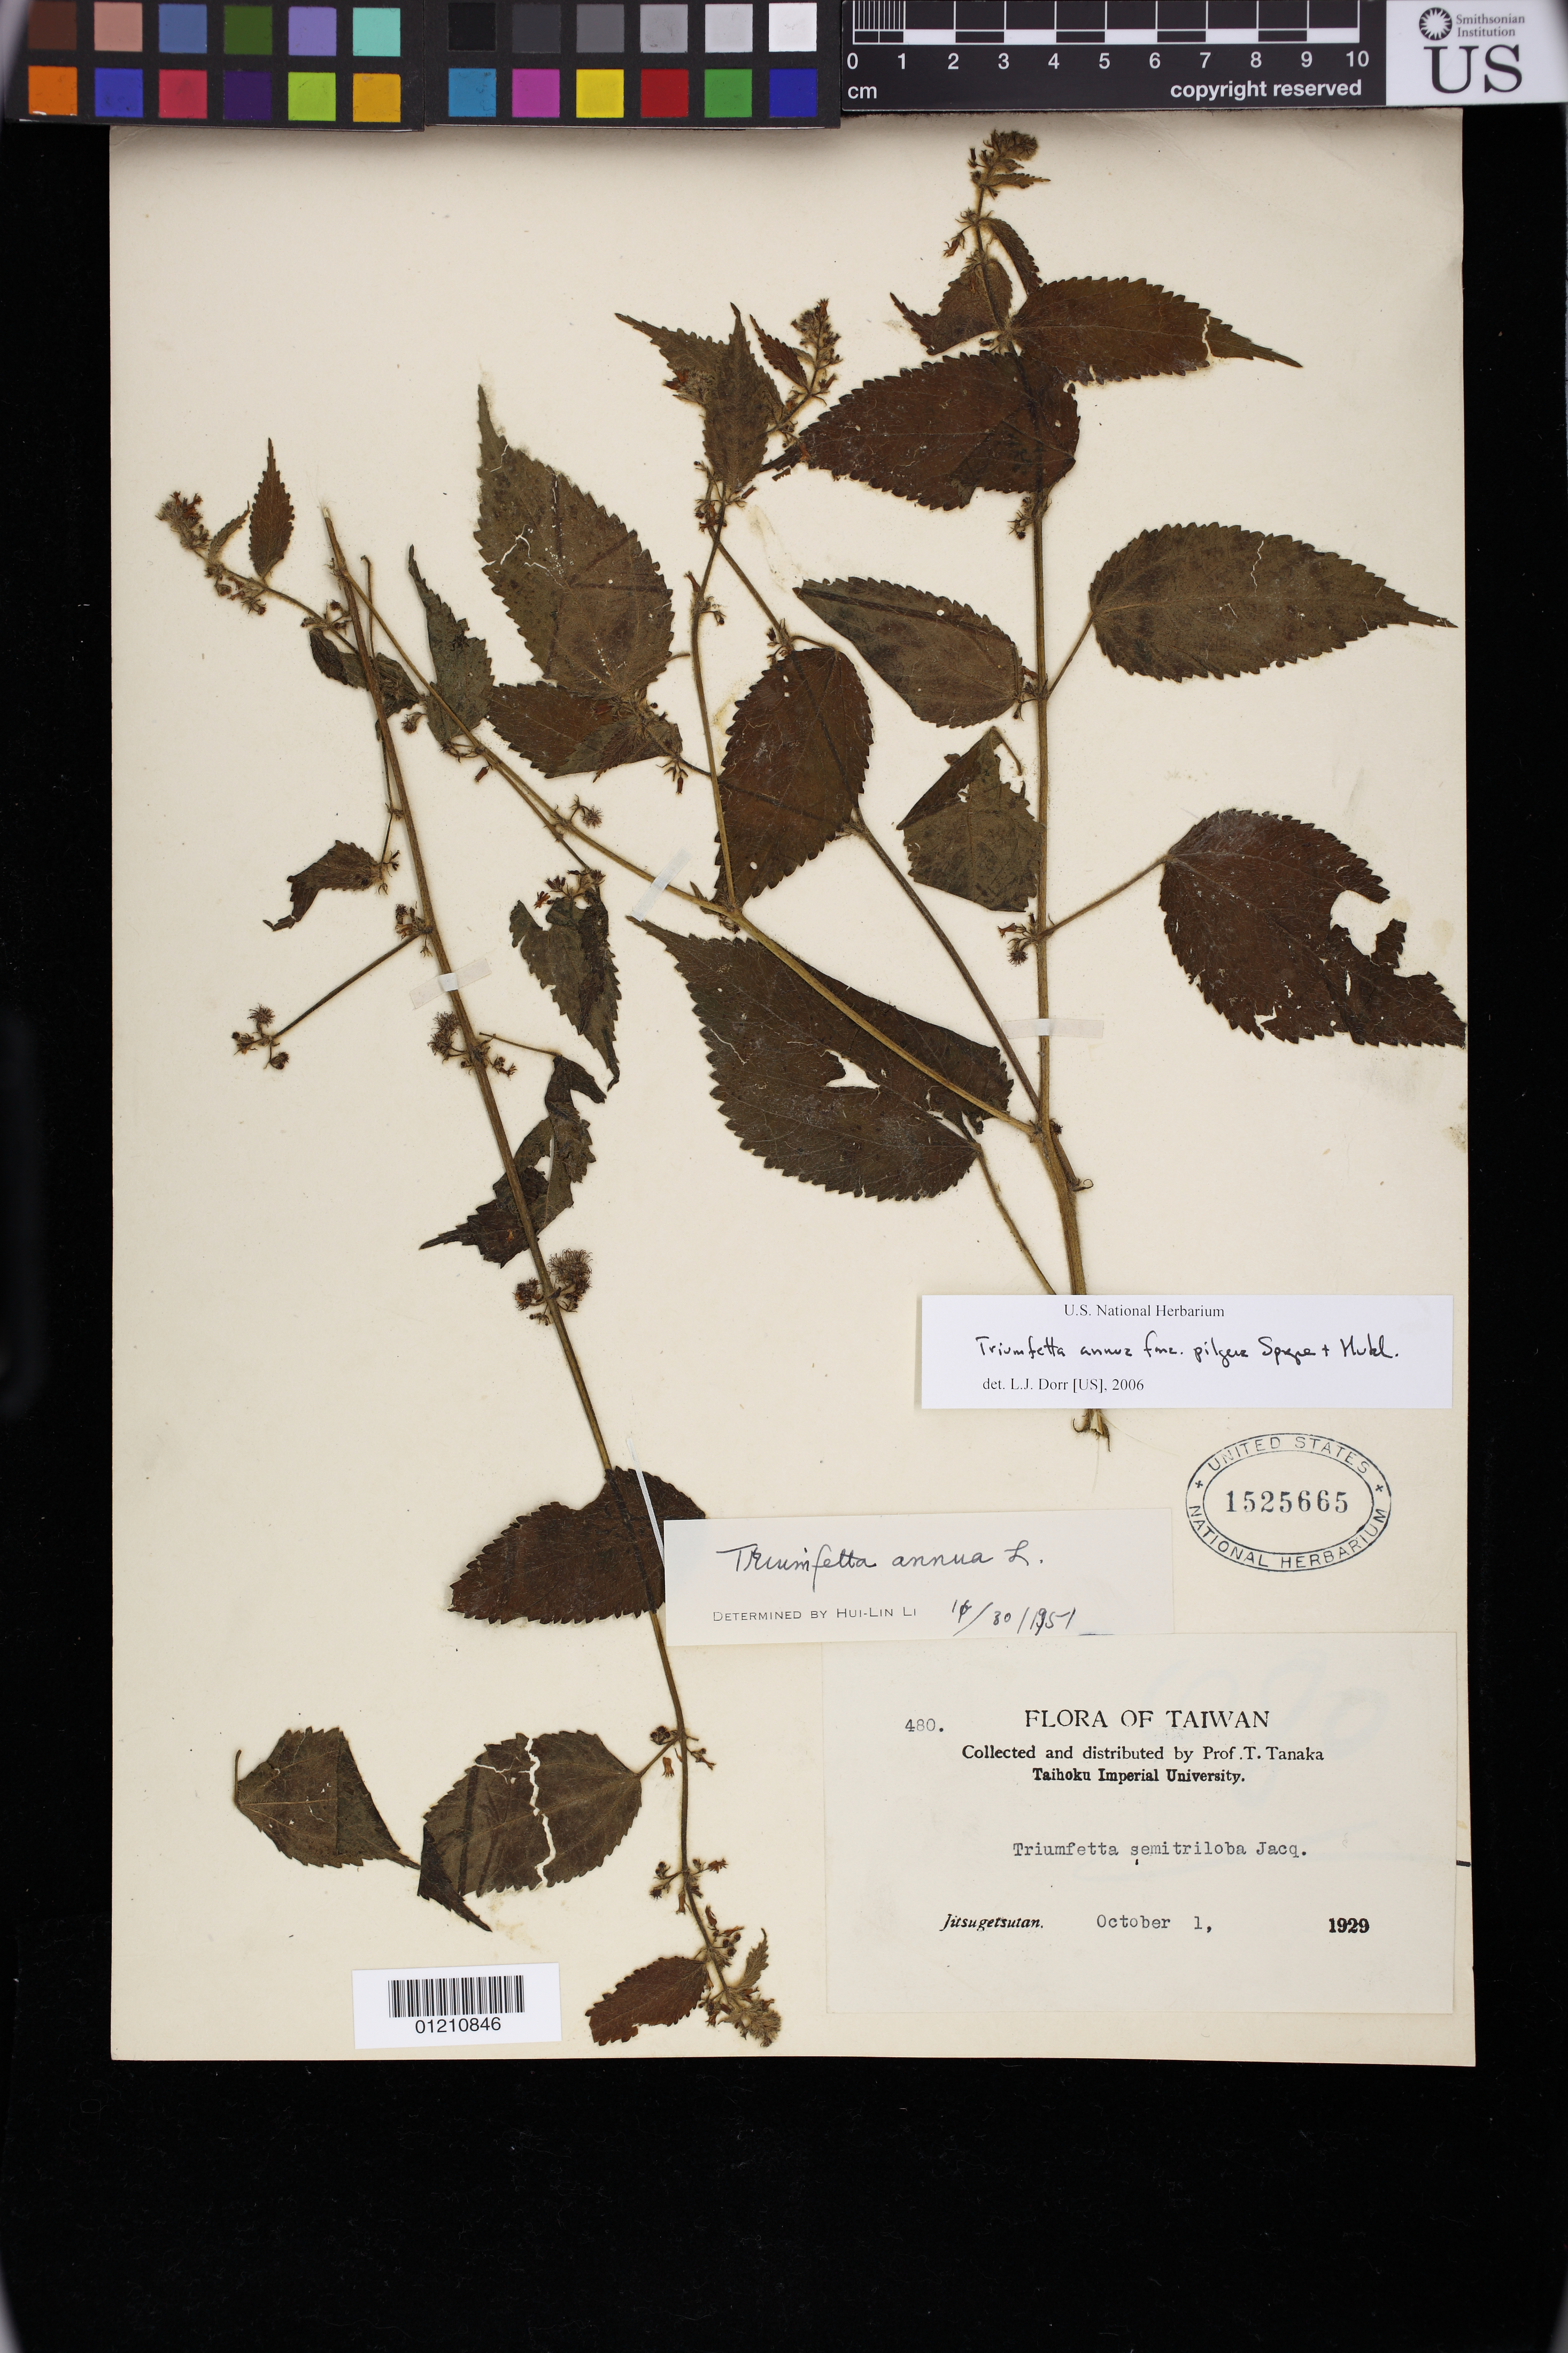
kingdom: Plantae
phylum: Tracheophyta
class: Magnoliopsida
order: Malvales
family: Malvaceae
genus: Triumfetta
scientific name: Triumfetta annua f. piligera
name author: Sprague & Hutch.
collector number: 480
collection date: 1929-10-01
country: Taiwan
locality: Jitsugetsutan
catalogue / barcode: US 1525665